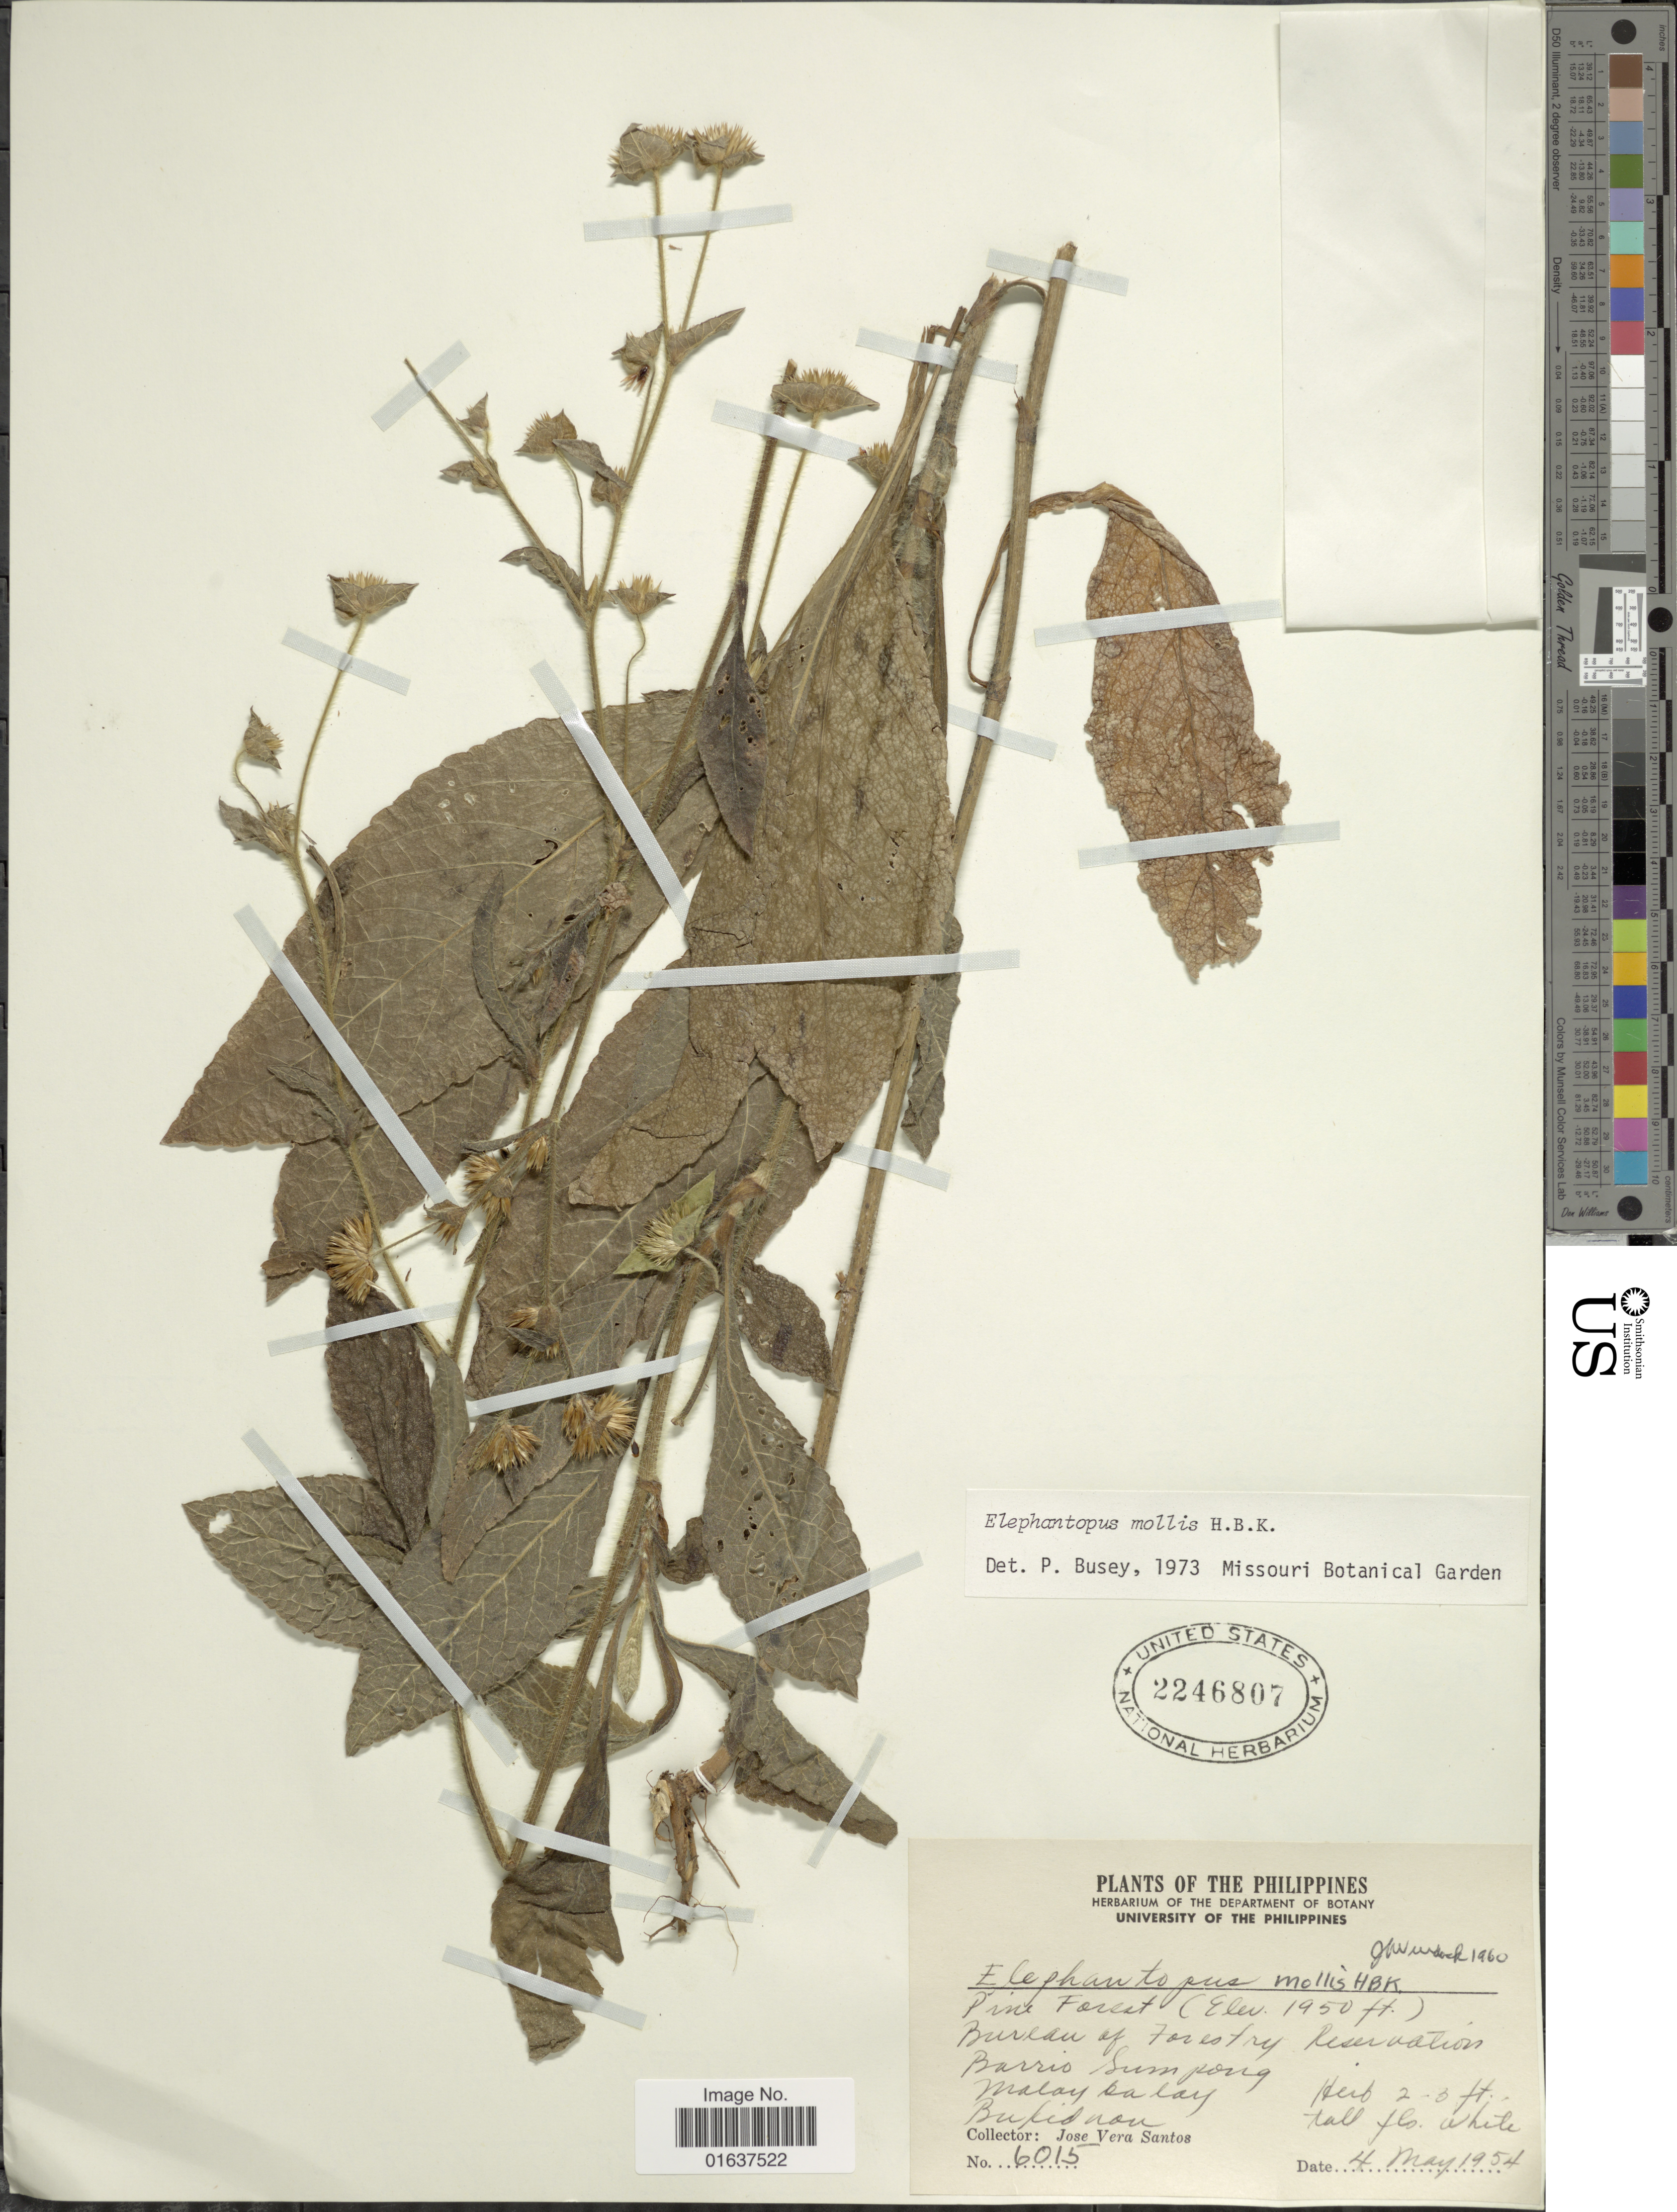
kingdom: Plantae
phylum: Tracheophyta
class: Magnoliopsida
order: Asterales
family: Asteraceae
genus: Elephantopus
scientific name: Elephantopus mollis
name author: Kunth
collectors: J. V. Santos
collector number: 6015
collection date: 1954-05-04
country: Philippines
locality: Barrio Sumpong, Malay Ralay, Bukidnon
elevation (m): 594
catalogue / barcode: US 2246807